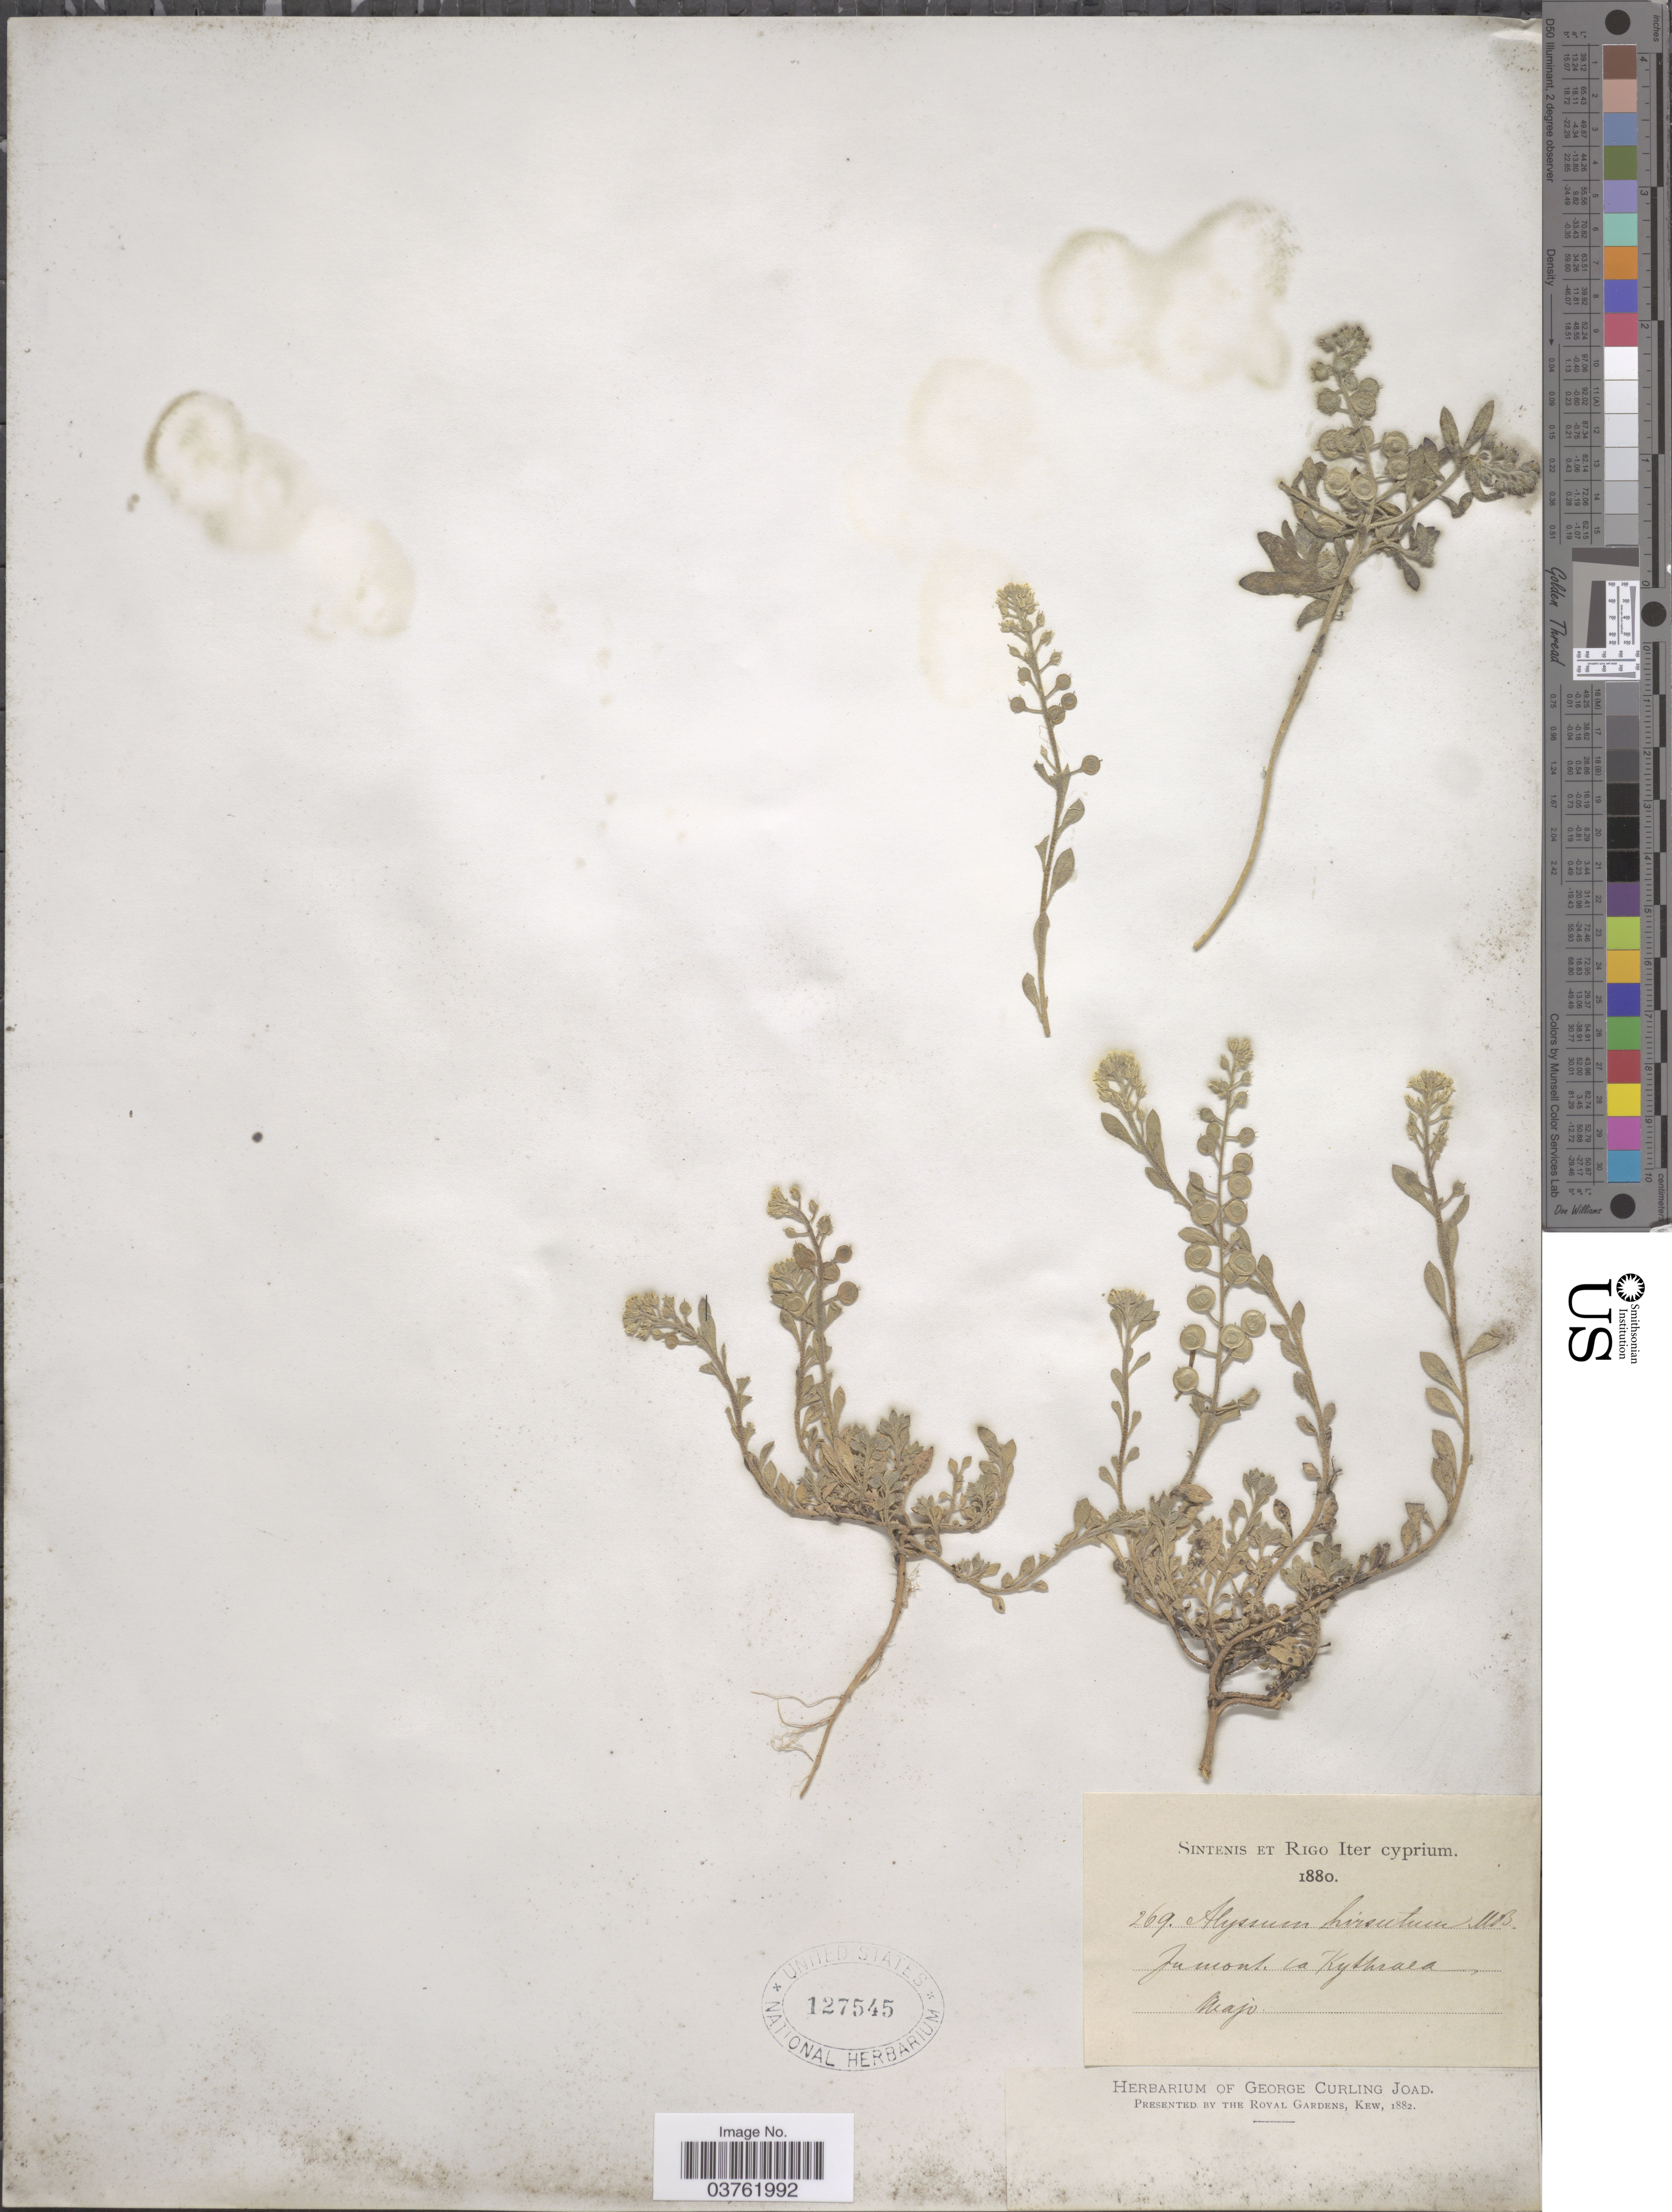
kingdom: Plantae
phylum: Tracheophyta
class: Magnoliopsida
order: Brassicales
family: Brassicaceae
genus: Alyssum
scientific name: Alyssum hirsutum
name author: M. Bieb.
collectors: -. Sintenis & -- Rigo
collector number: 269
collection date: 1880-05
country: Cyprus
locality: Iter cyprium. In mont. Ca Kythraea .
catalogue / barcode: US 127545